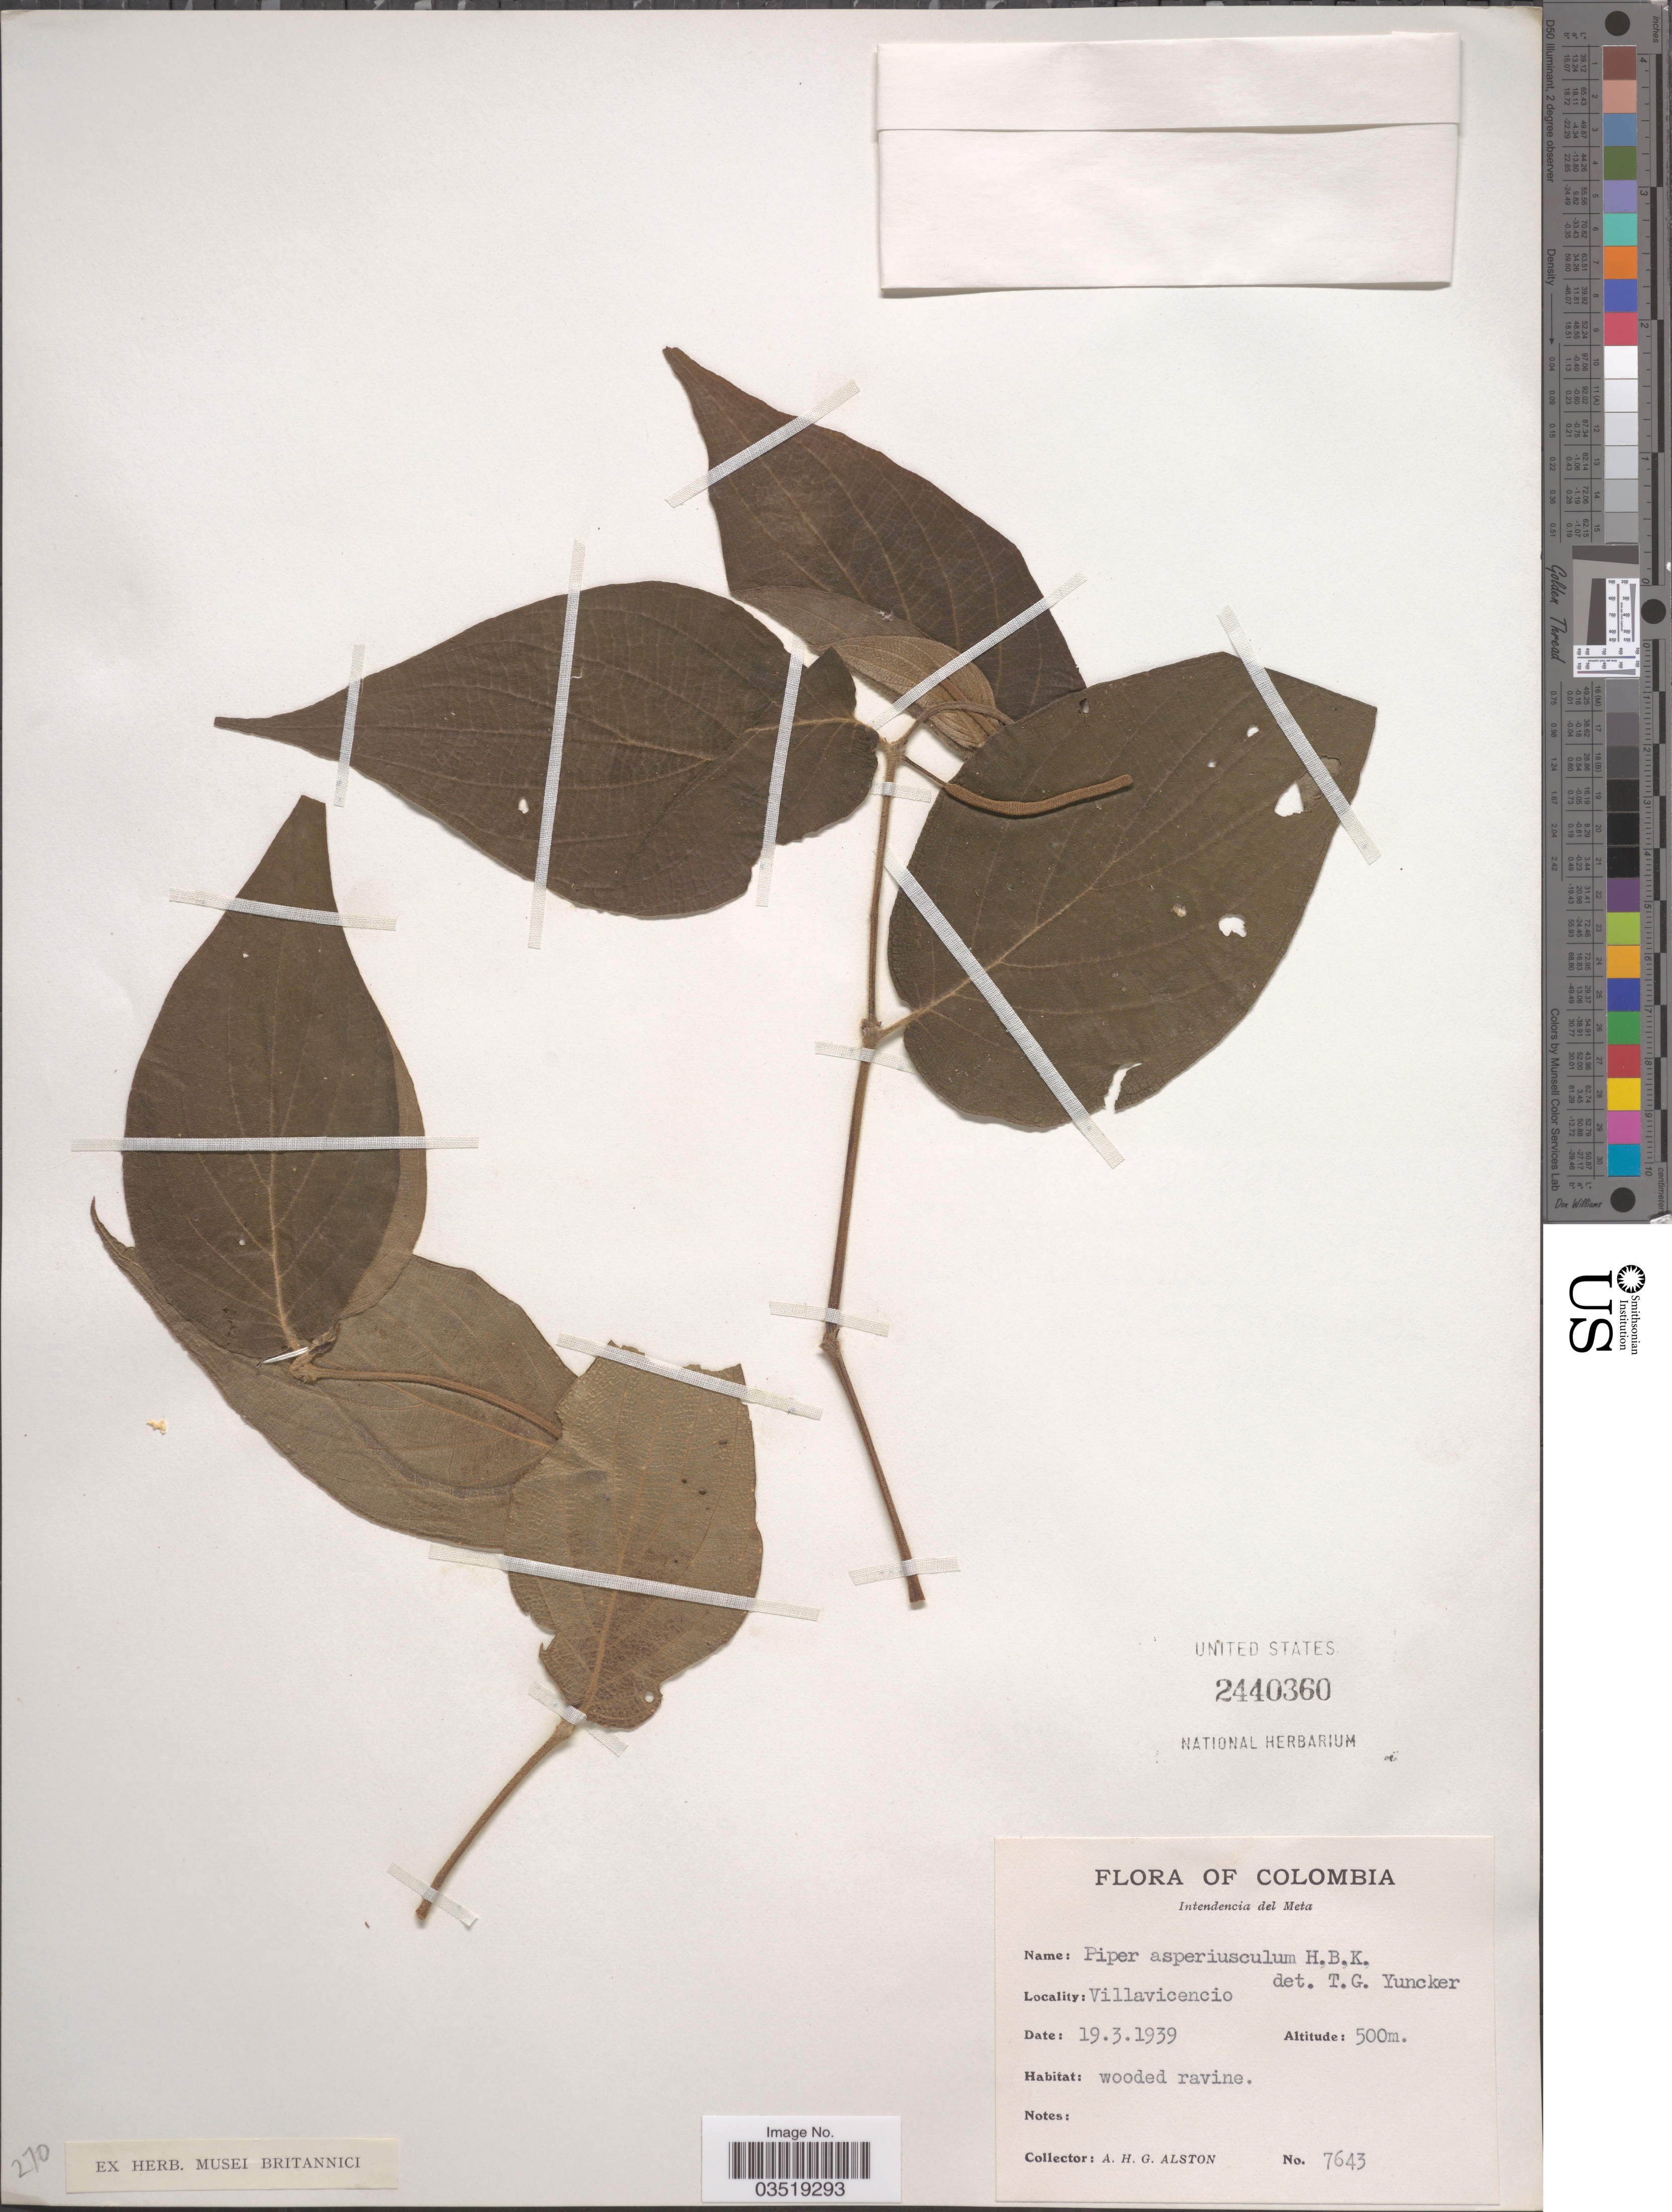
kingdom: Plantae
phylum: Tracheophyta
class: Magnoliopsida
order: Piperales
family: Piperaceae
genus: Piper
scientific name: Piper asperiusculum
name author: Kunth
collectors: A. H. Alston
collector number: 7643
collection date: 1939-03-19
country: Colombia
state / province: Meta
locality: Intendencia del Meta. Villavicencio.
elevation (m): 500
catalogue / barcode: US 2440360